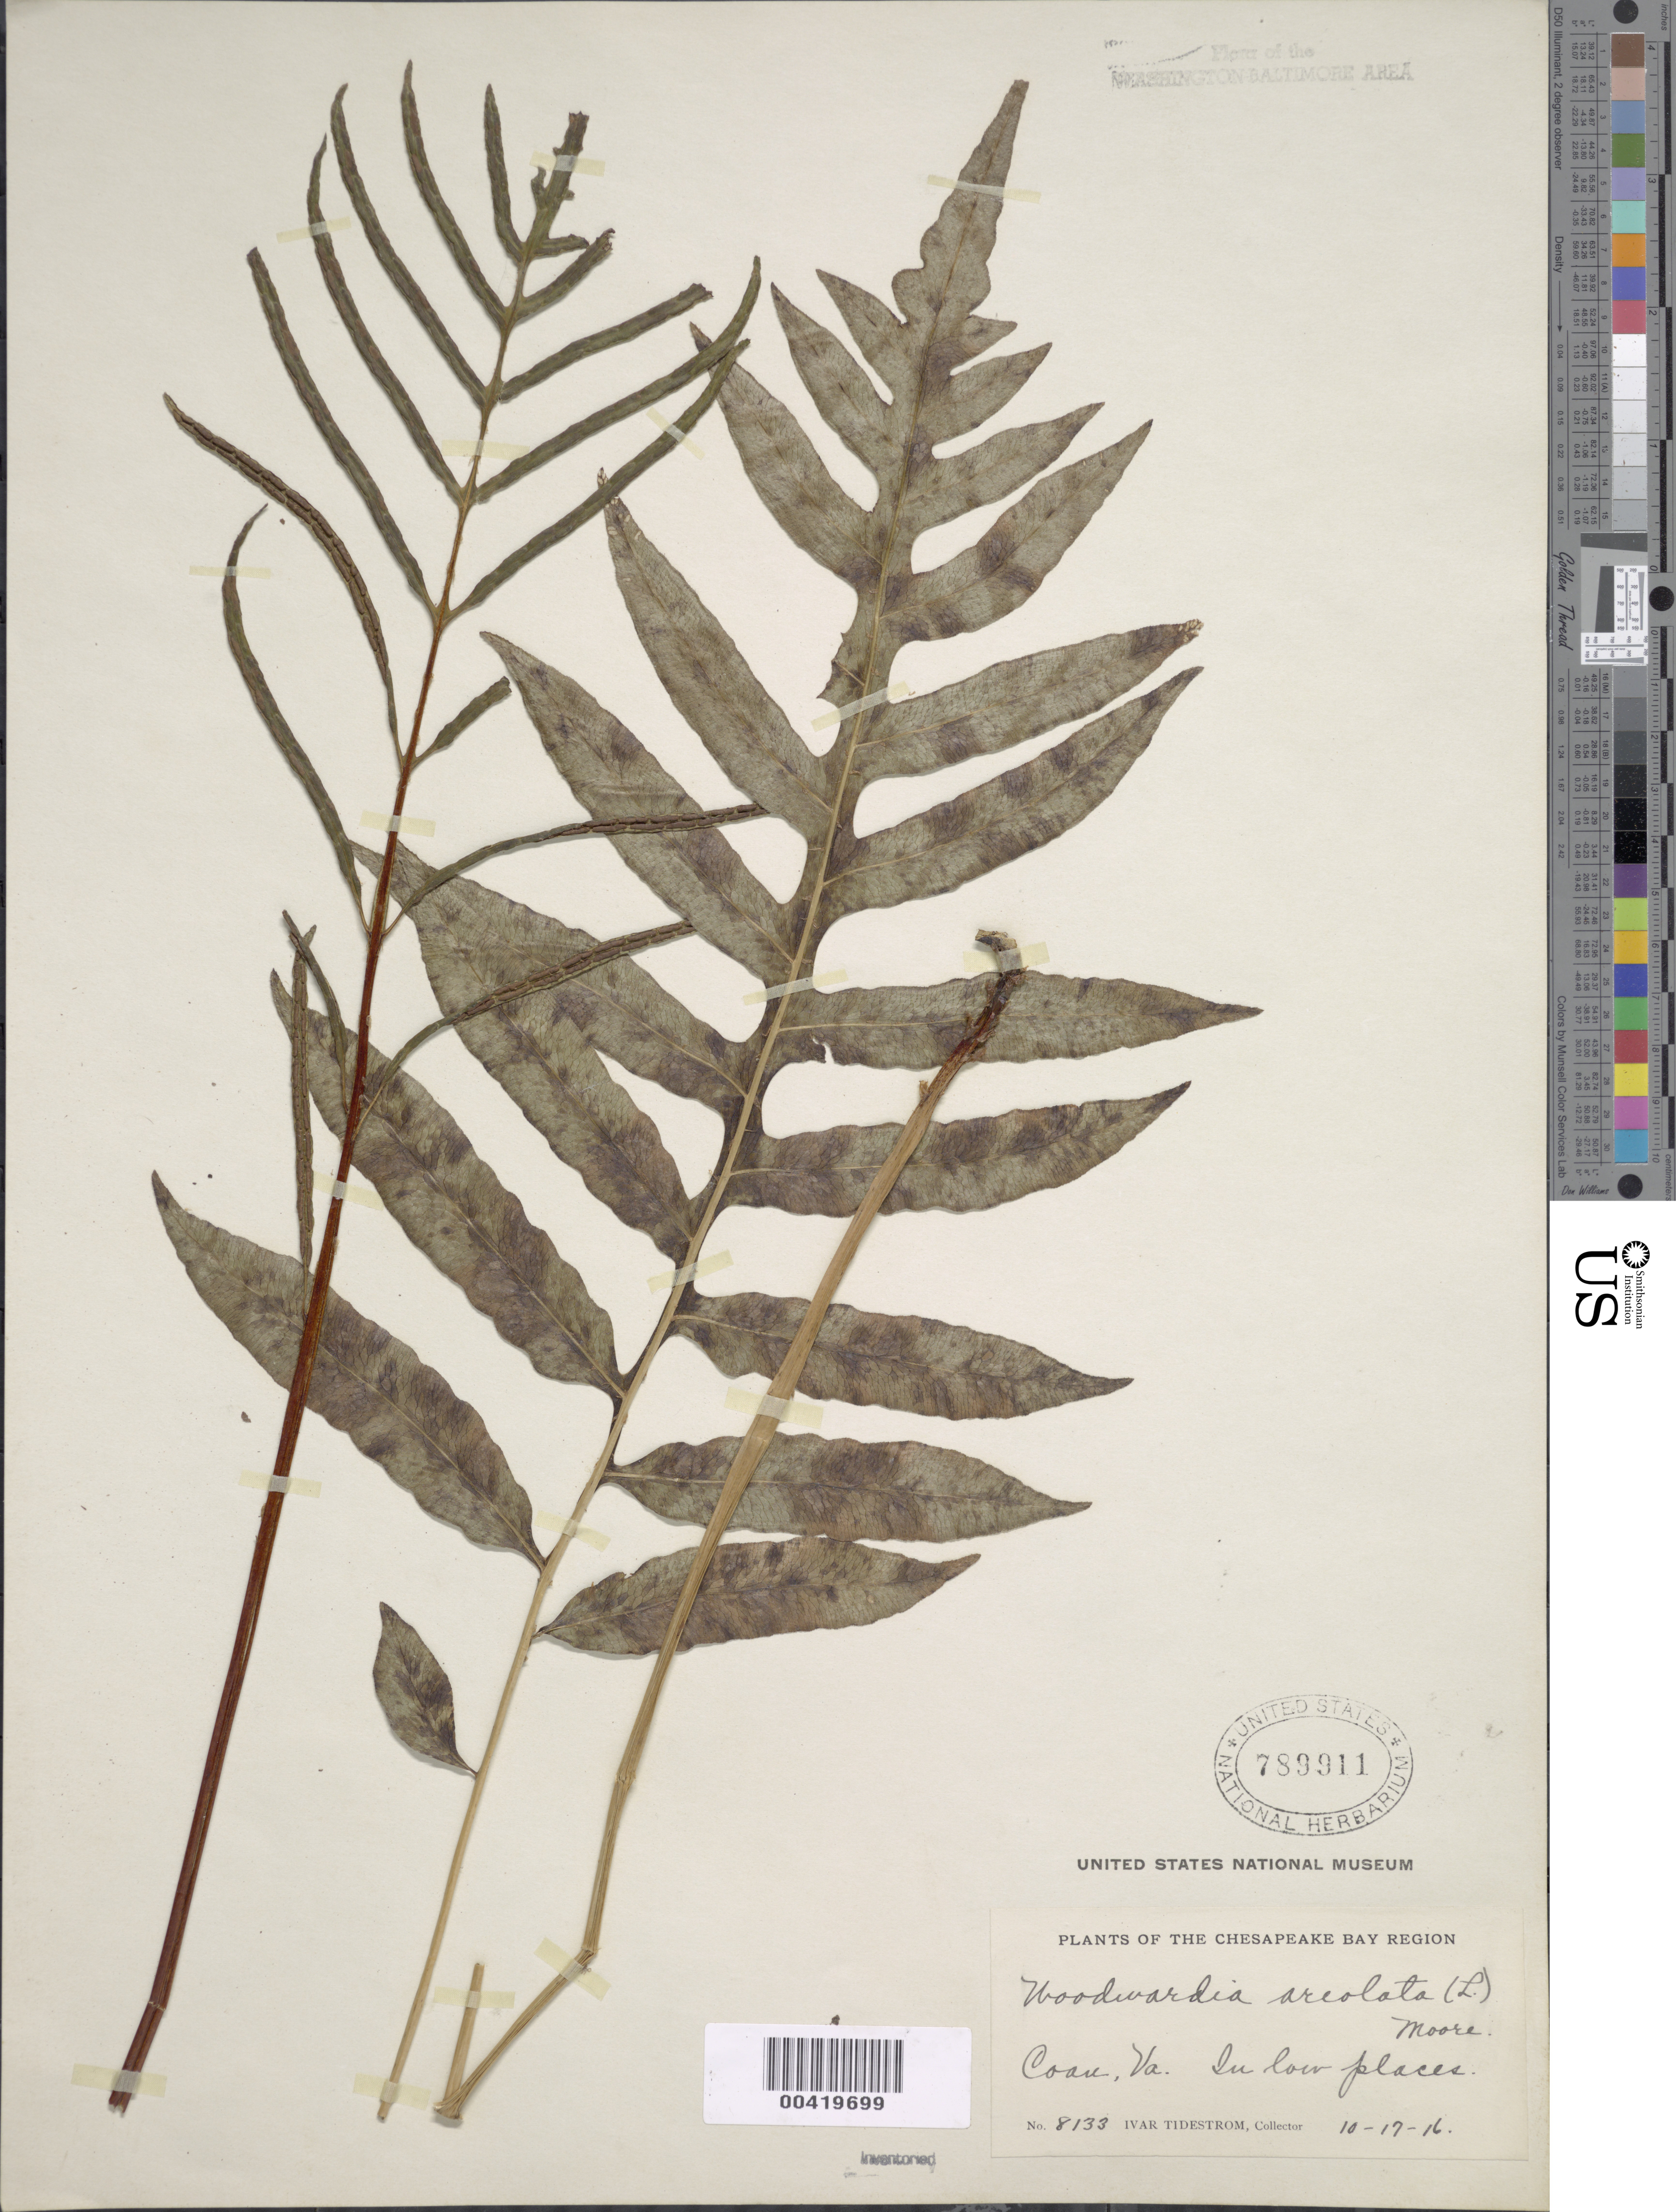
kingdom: Plantae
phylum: Tracheophyta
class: Polypodiopsida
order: Polypodiales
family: Blechnaceae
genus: Woodwardia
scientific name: Woodwardia areolata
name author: (L.) T. Moore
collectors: I. F. Tidestrom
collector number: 8133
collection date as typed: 17 Oct 1916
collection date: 1916-10-17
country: United States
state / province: Virginia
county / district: Northumberland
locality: Coan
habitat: In low places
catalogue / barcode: US 789911